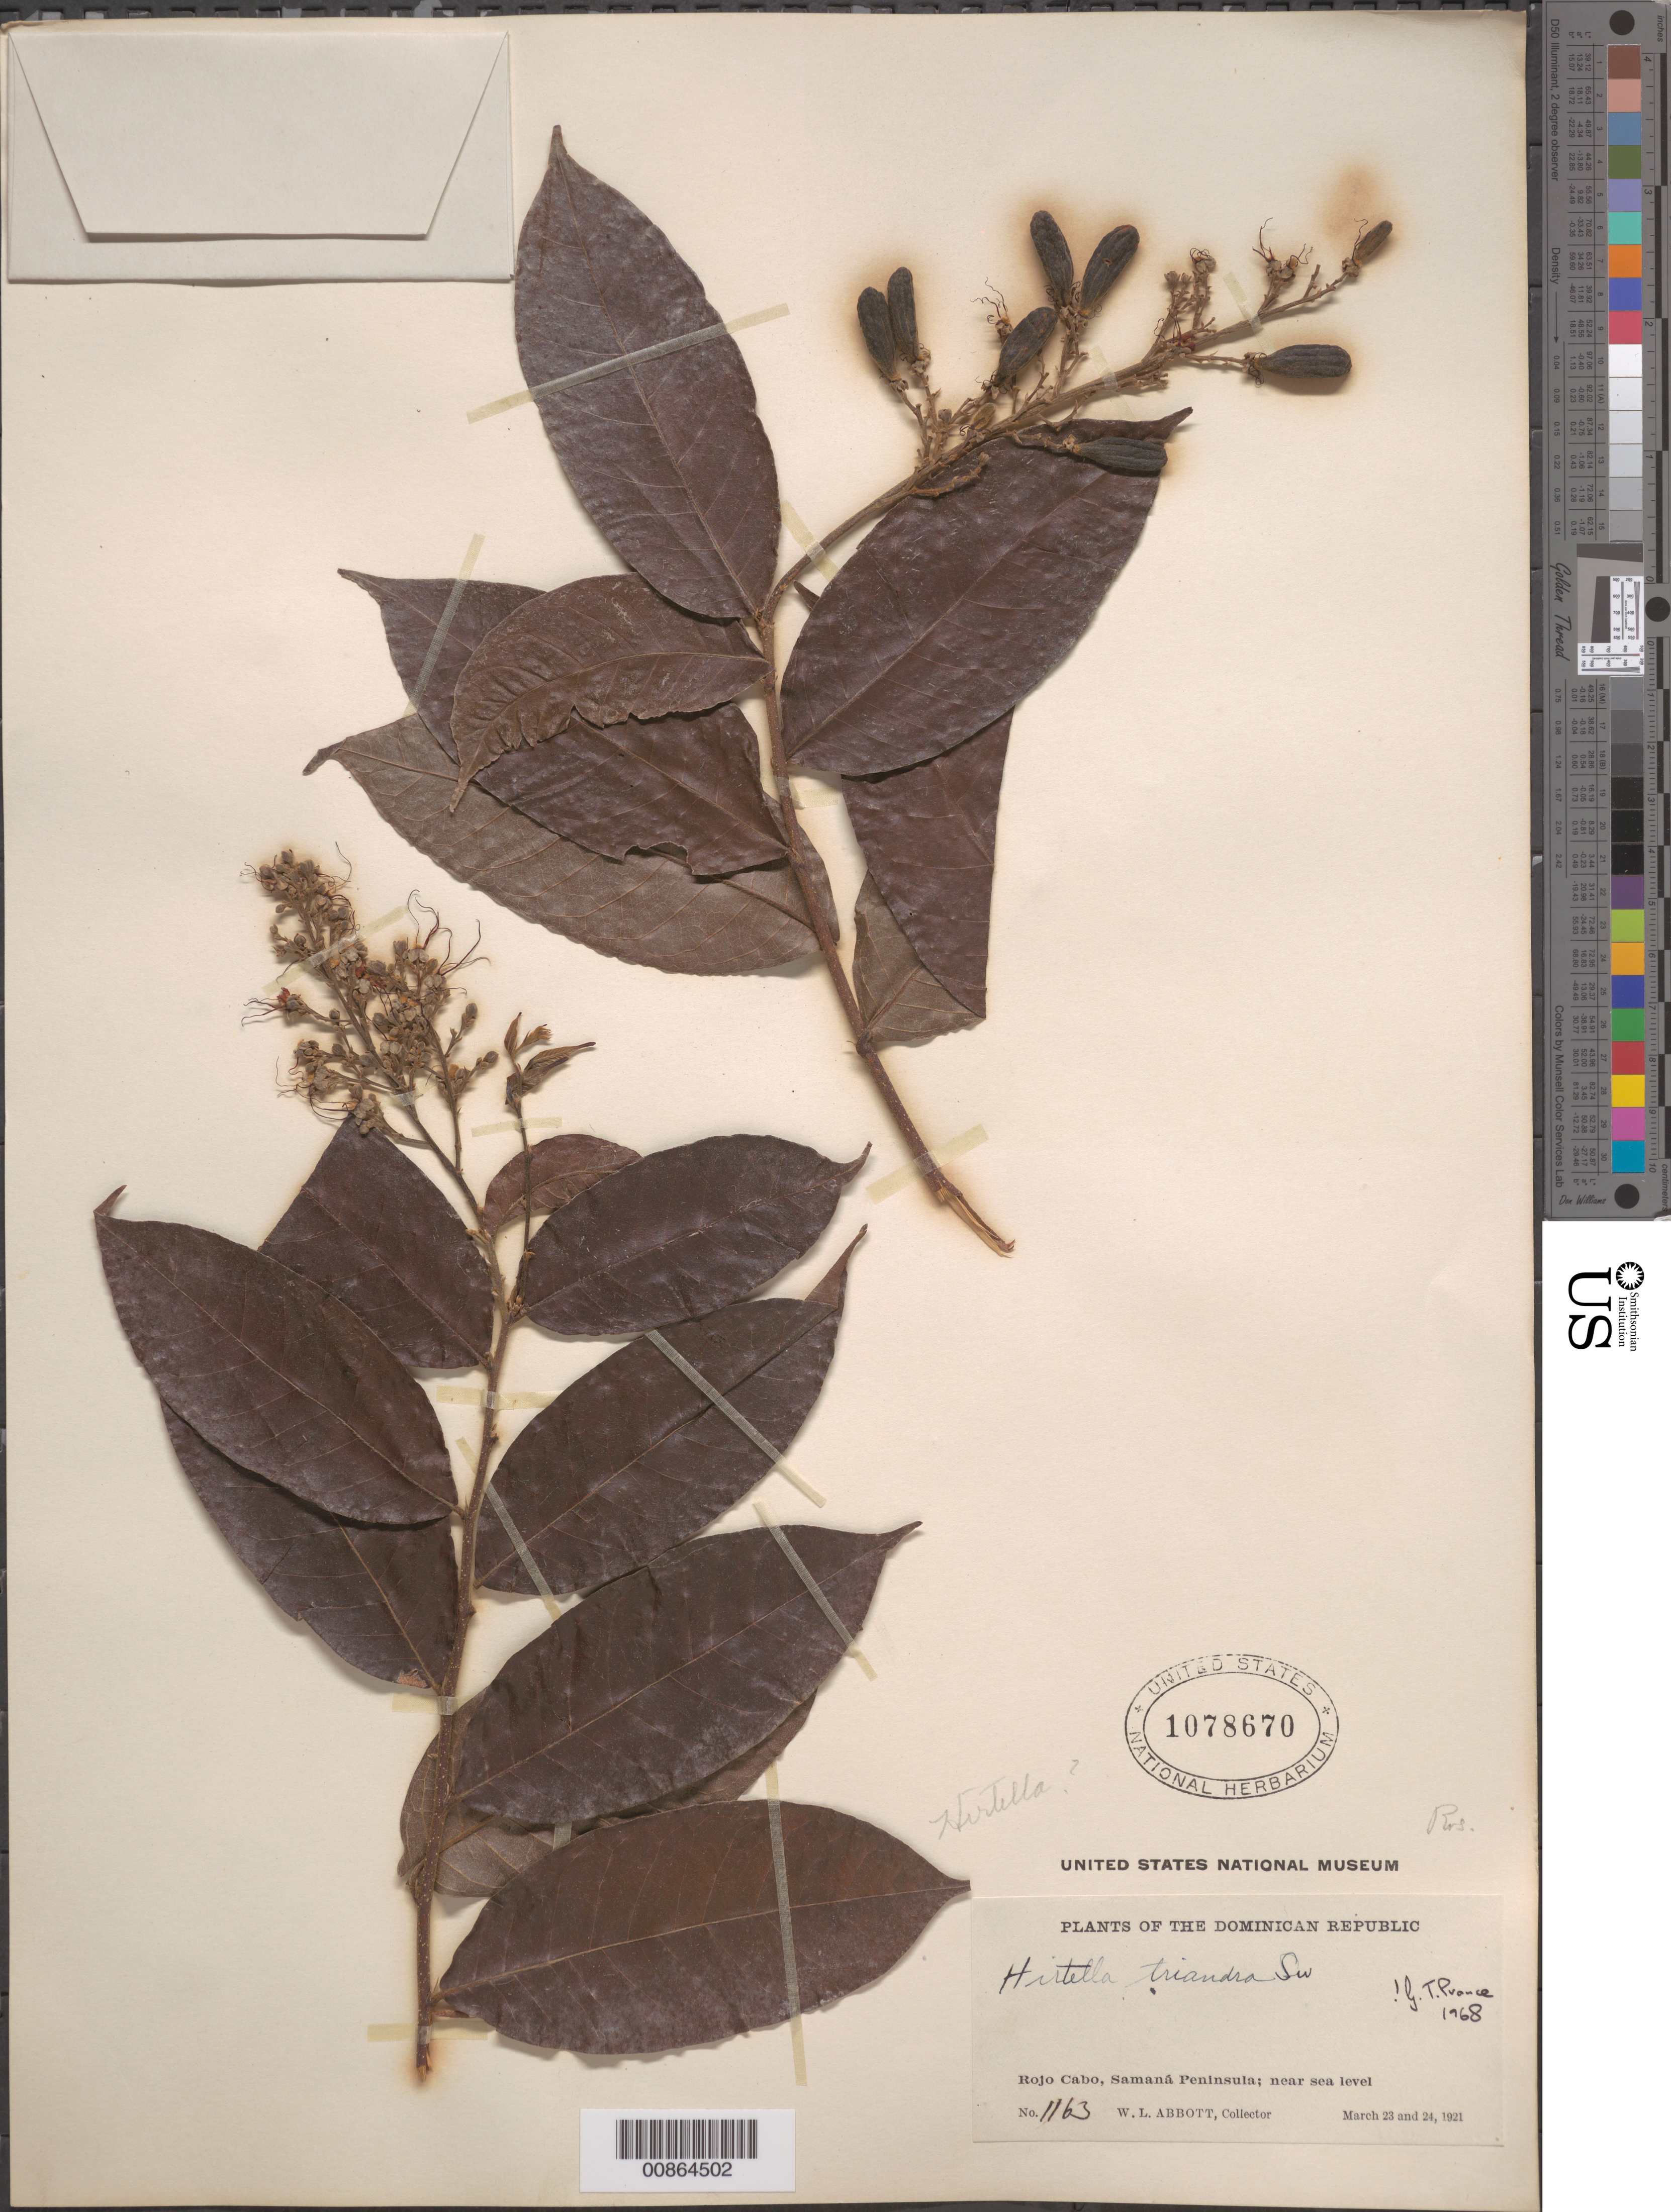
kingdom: Plantae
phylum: Tracheophyta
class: Magnoliopsida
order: Malpighiales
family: Chrysobalanaceae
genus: Hirtella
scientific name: Hirtella triandra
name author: Sw.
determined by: Prance, G. T.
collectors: W. L. Abbott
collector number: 1163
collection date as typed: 23 Mar 1921 to 24 Mar 1921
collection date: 1921-03-23/1921-03-24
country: Dominican Republic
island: Hispaniola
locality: Rojo Cabo, Samaná Peninsula.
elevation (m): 0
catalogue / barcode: US 1078670